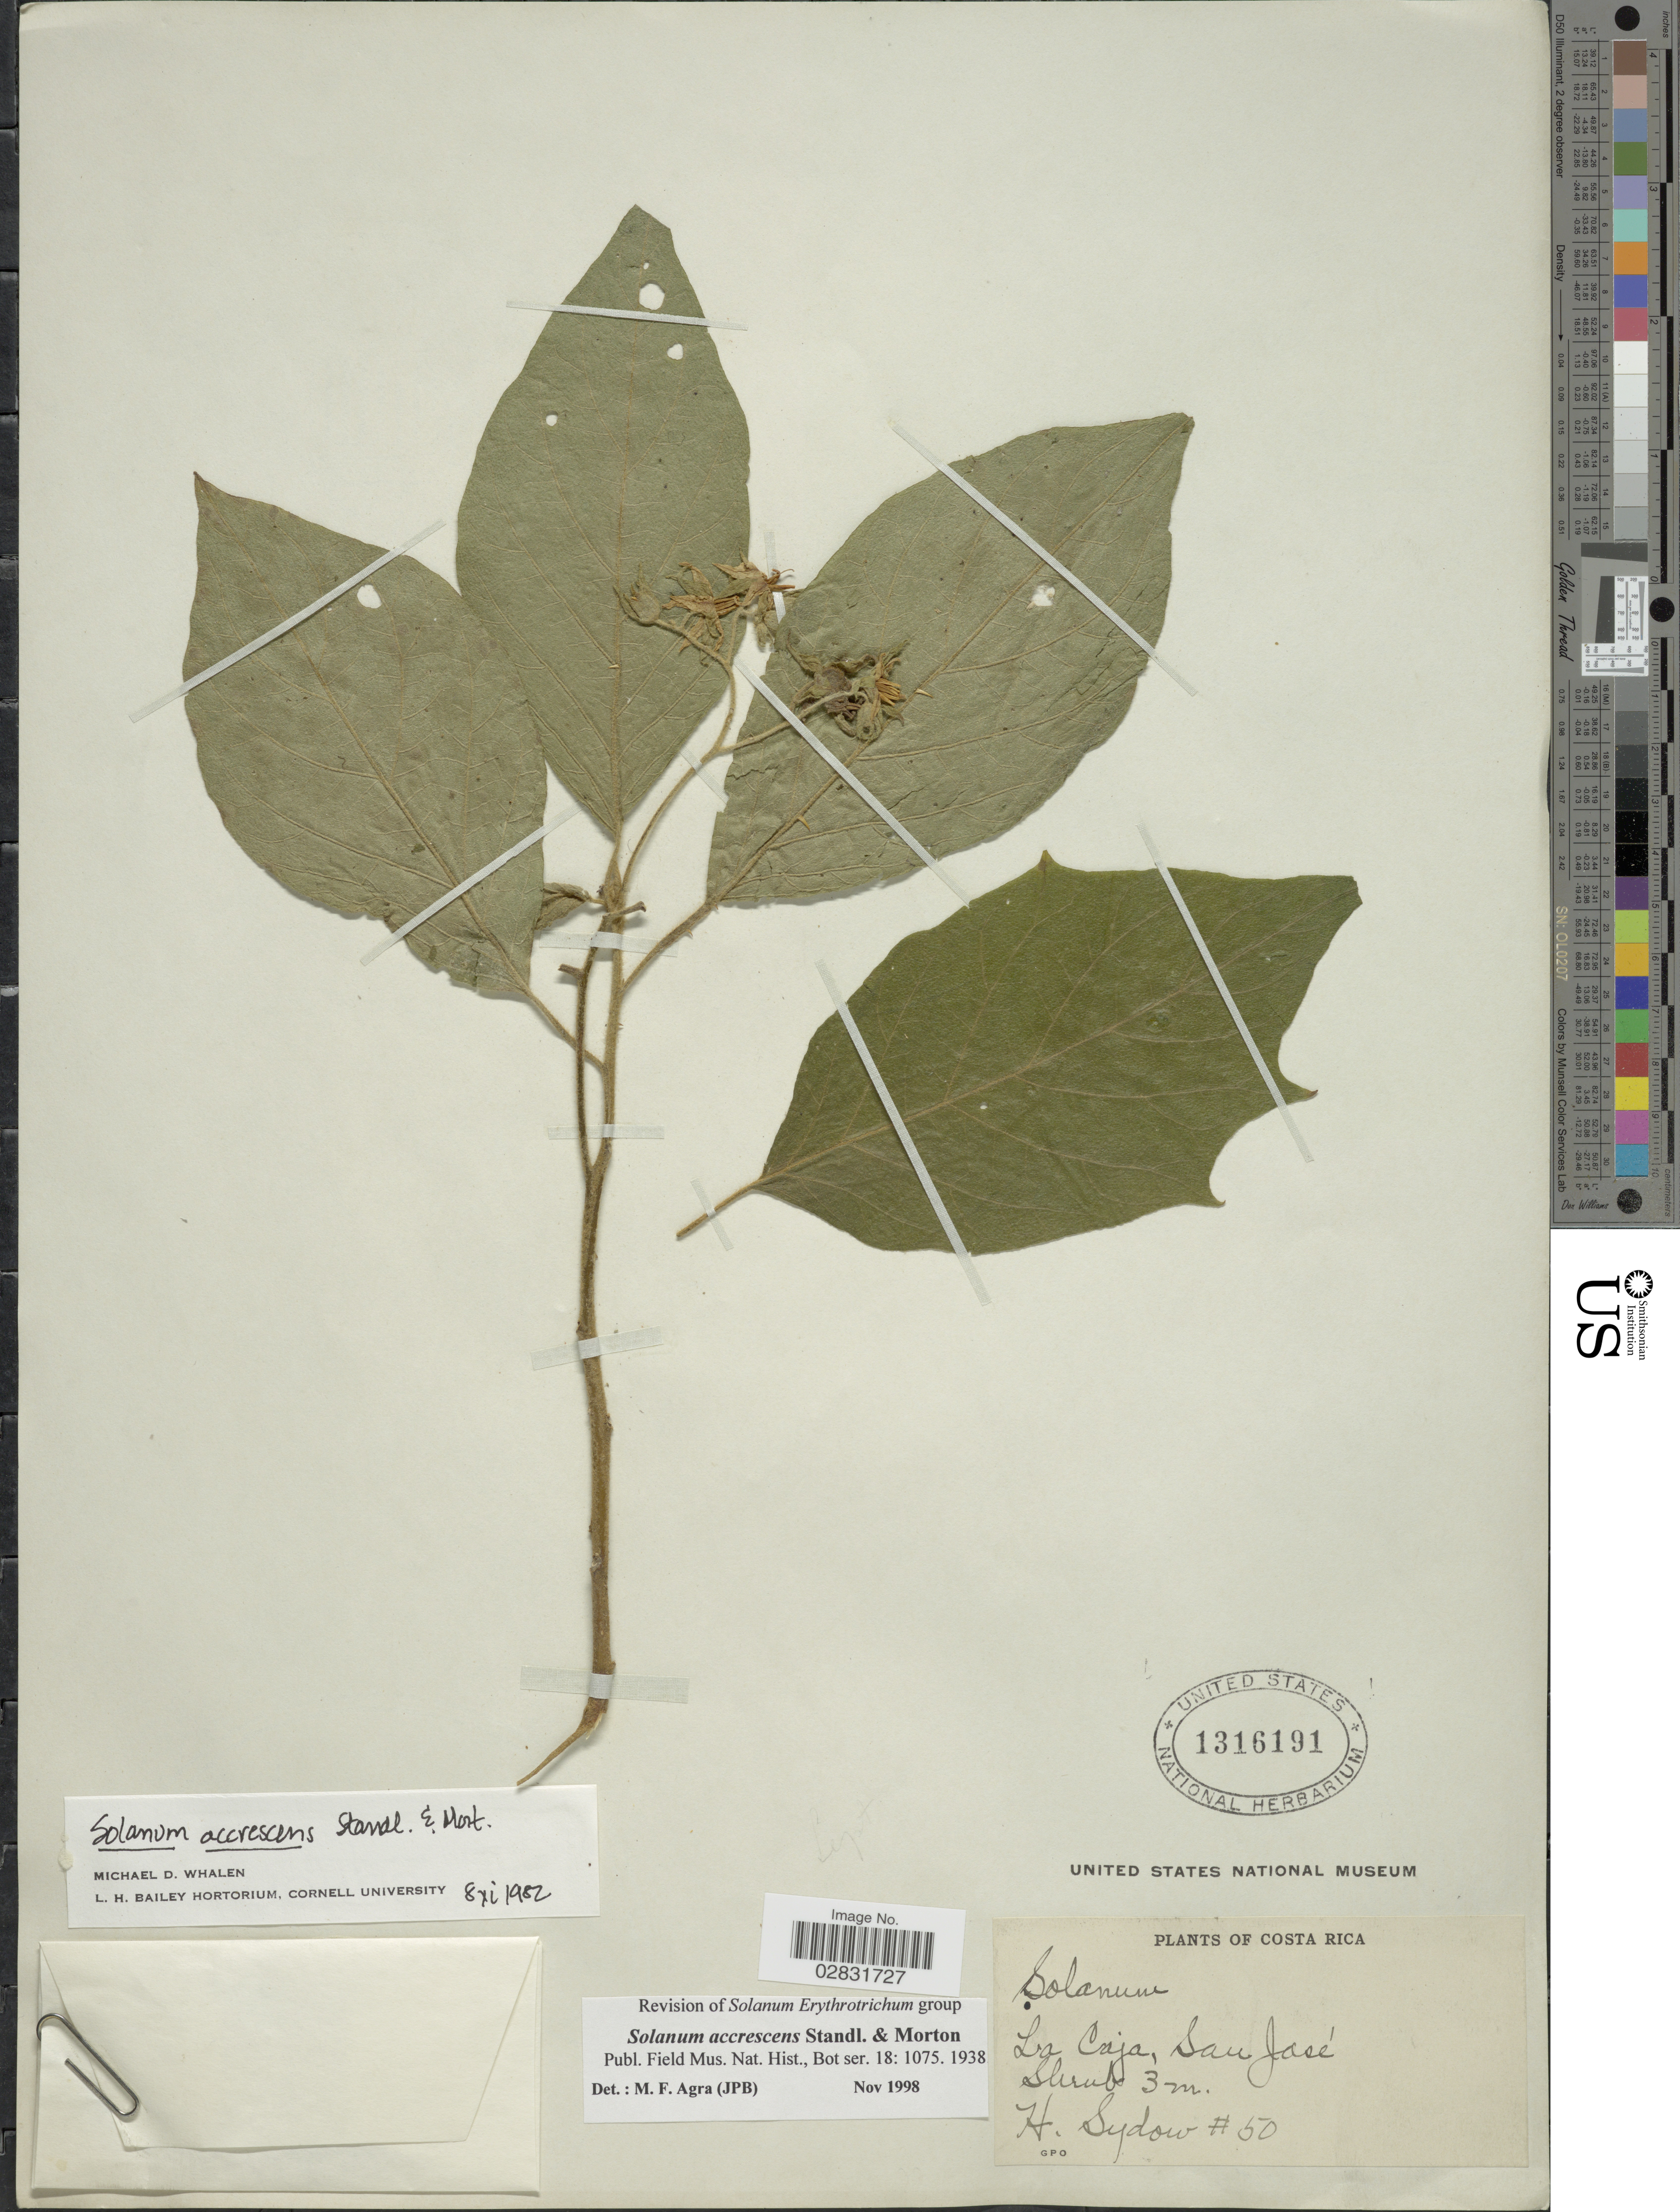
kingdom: Plantae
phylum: Tracheophyta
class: Magnoliopsida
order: Solanales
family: Solanaceae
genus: Solanum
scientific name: Solanum accrescens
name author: Standl. & C.V. Morton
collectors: H. Sydow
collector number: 50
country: Costa Rica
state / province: San José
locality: La Caja.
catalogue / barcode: US 1316191